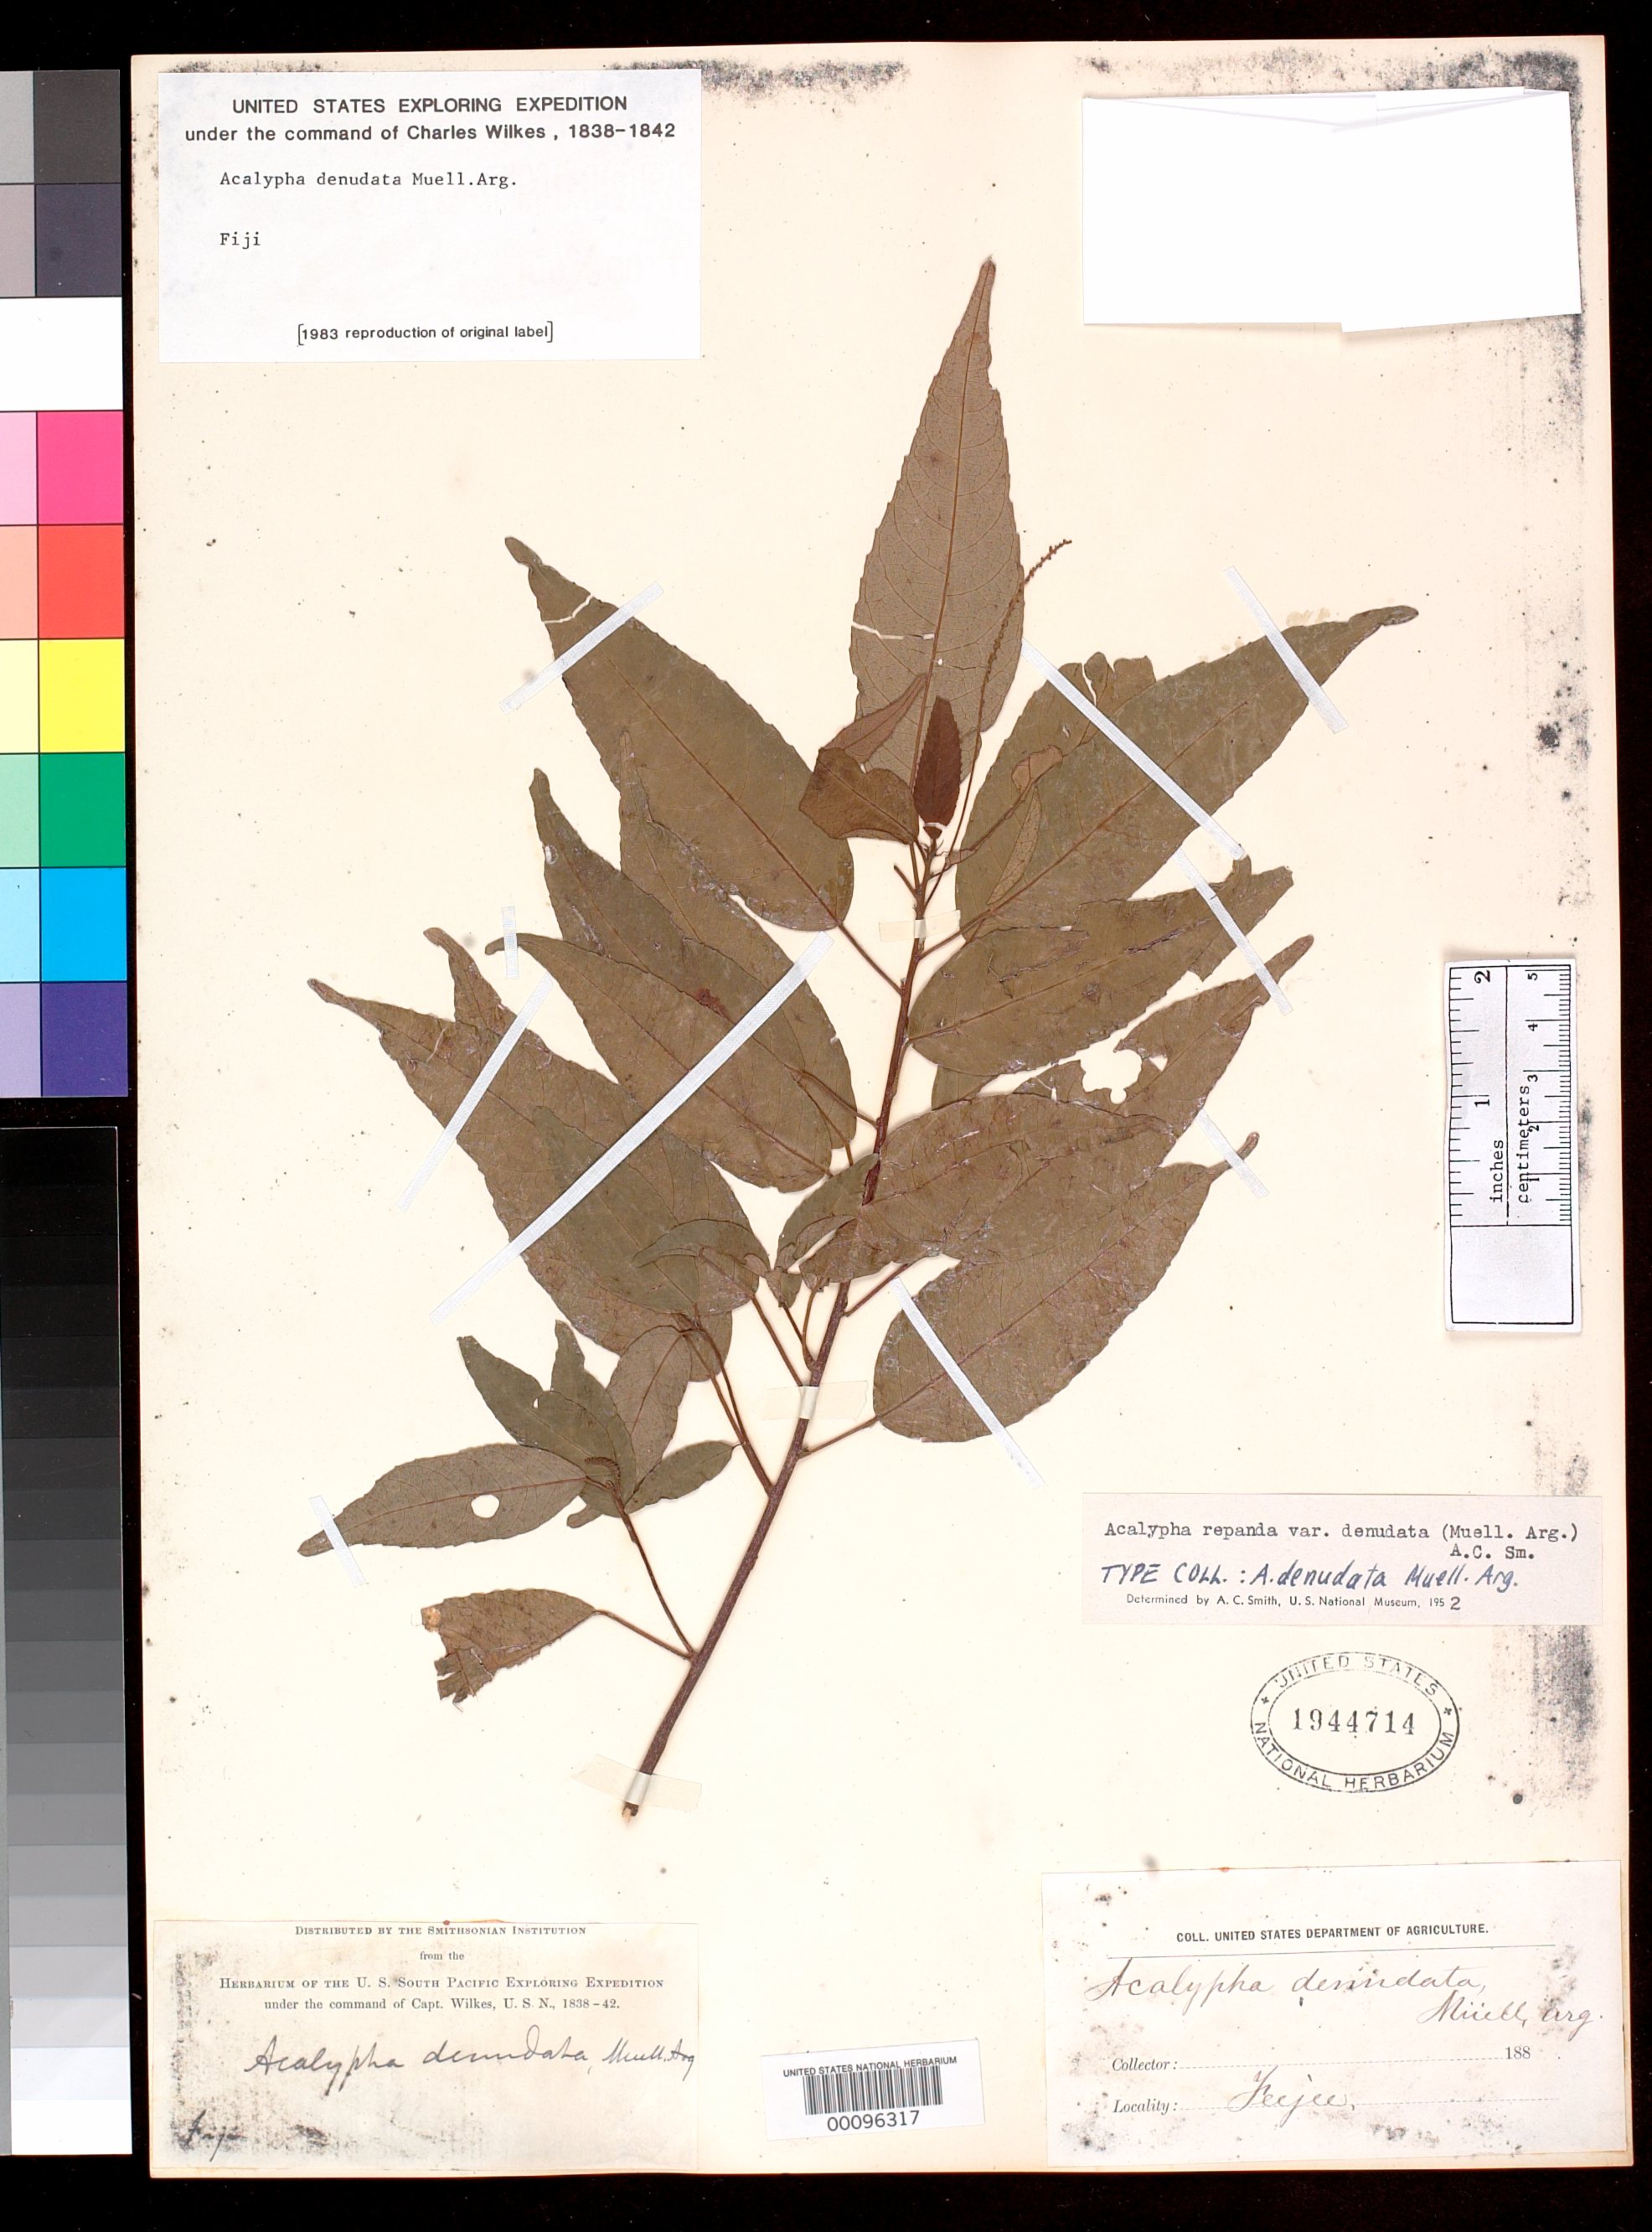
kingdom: Plantae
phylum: Tracheophyta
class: Magnoliopsida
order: Malpighiales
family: Euphorbiaceae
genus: Acalypha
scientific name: Acalypha denudata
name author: Müll. Arg. in DC.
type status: Isotype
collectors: Wilkes Explor. Exped.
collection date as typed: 1840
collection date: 1840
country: Fiji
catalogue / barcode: US 1944714